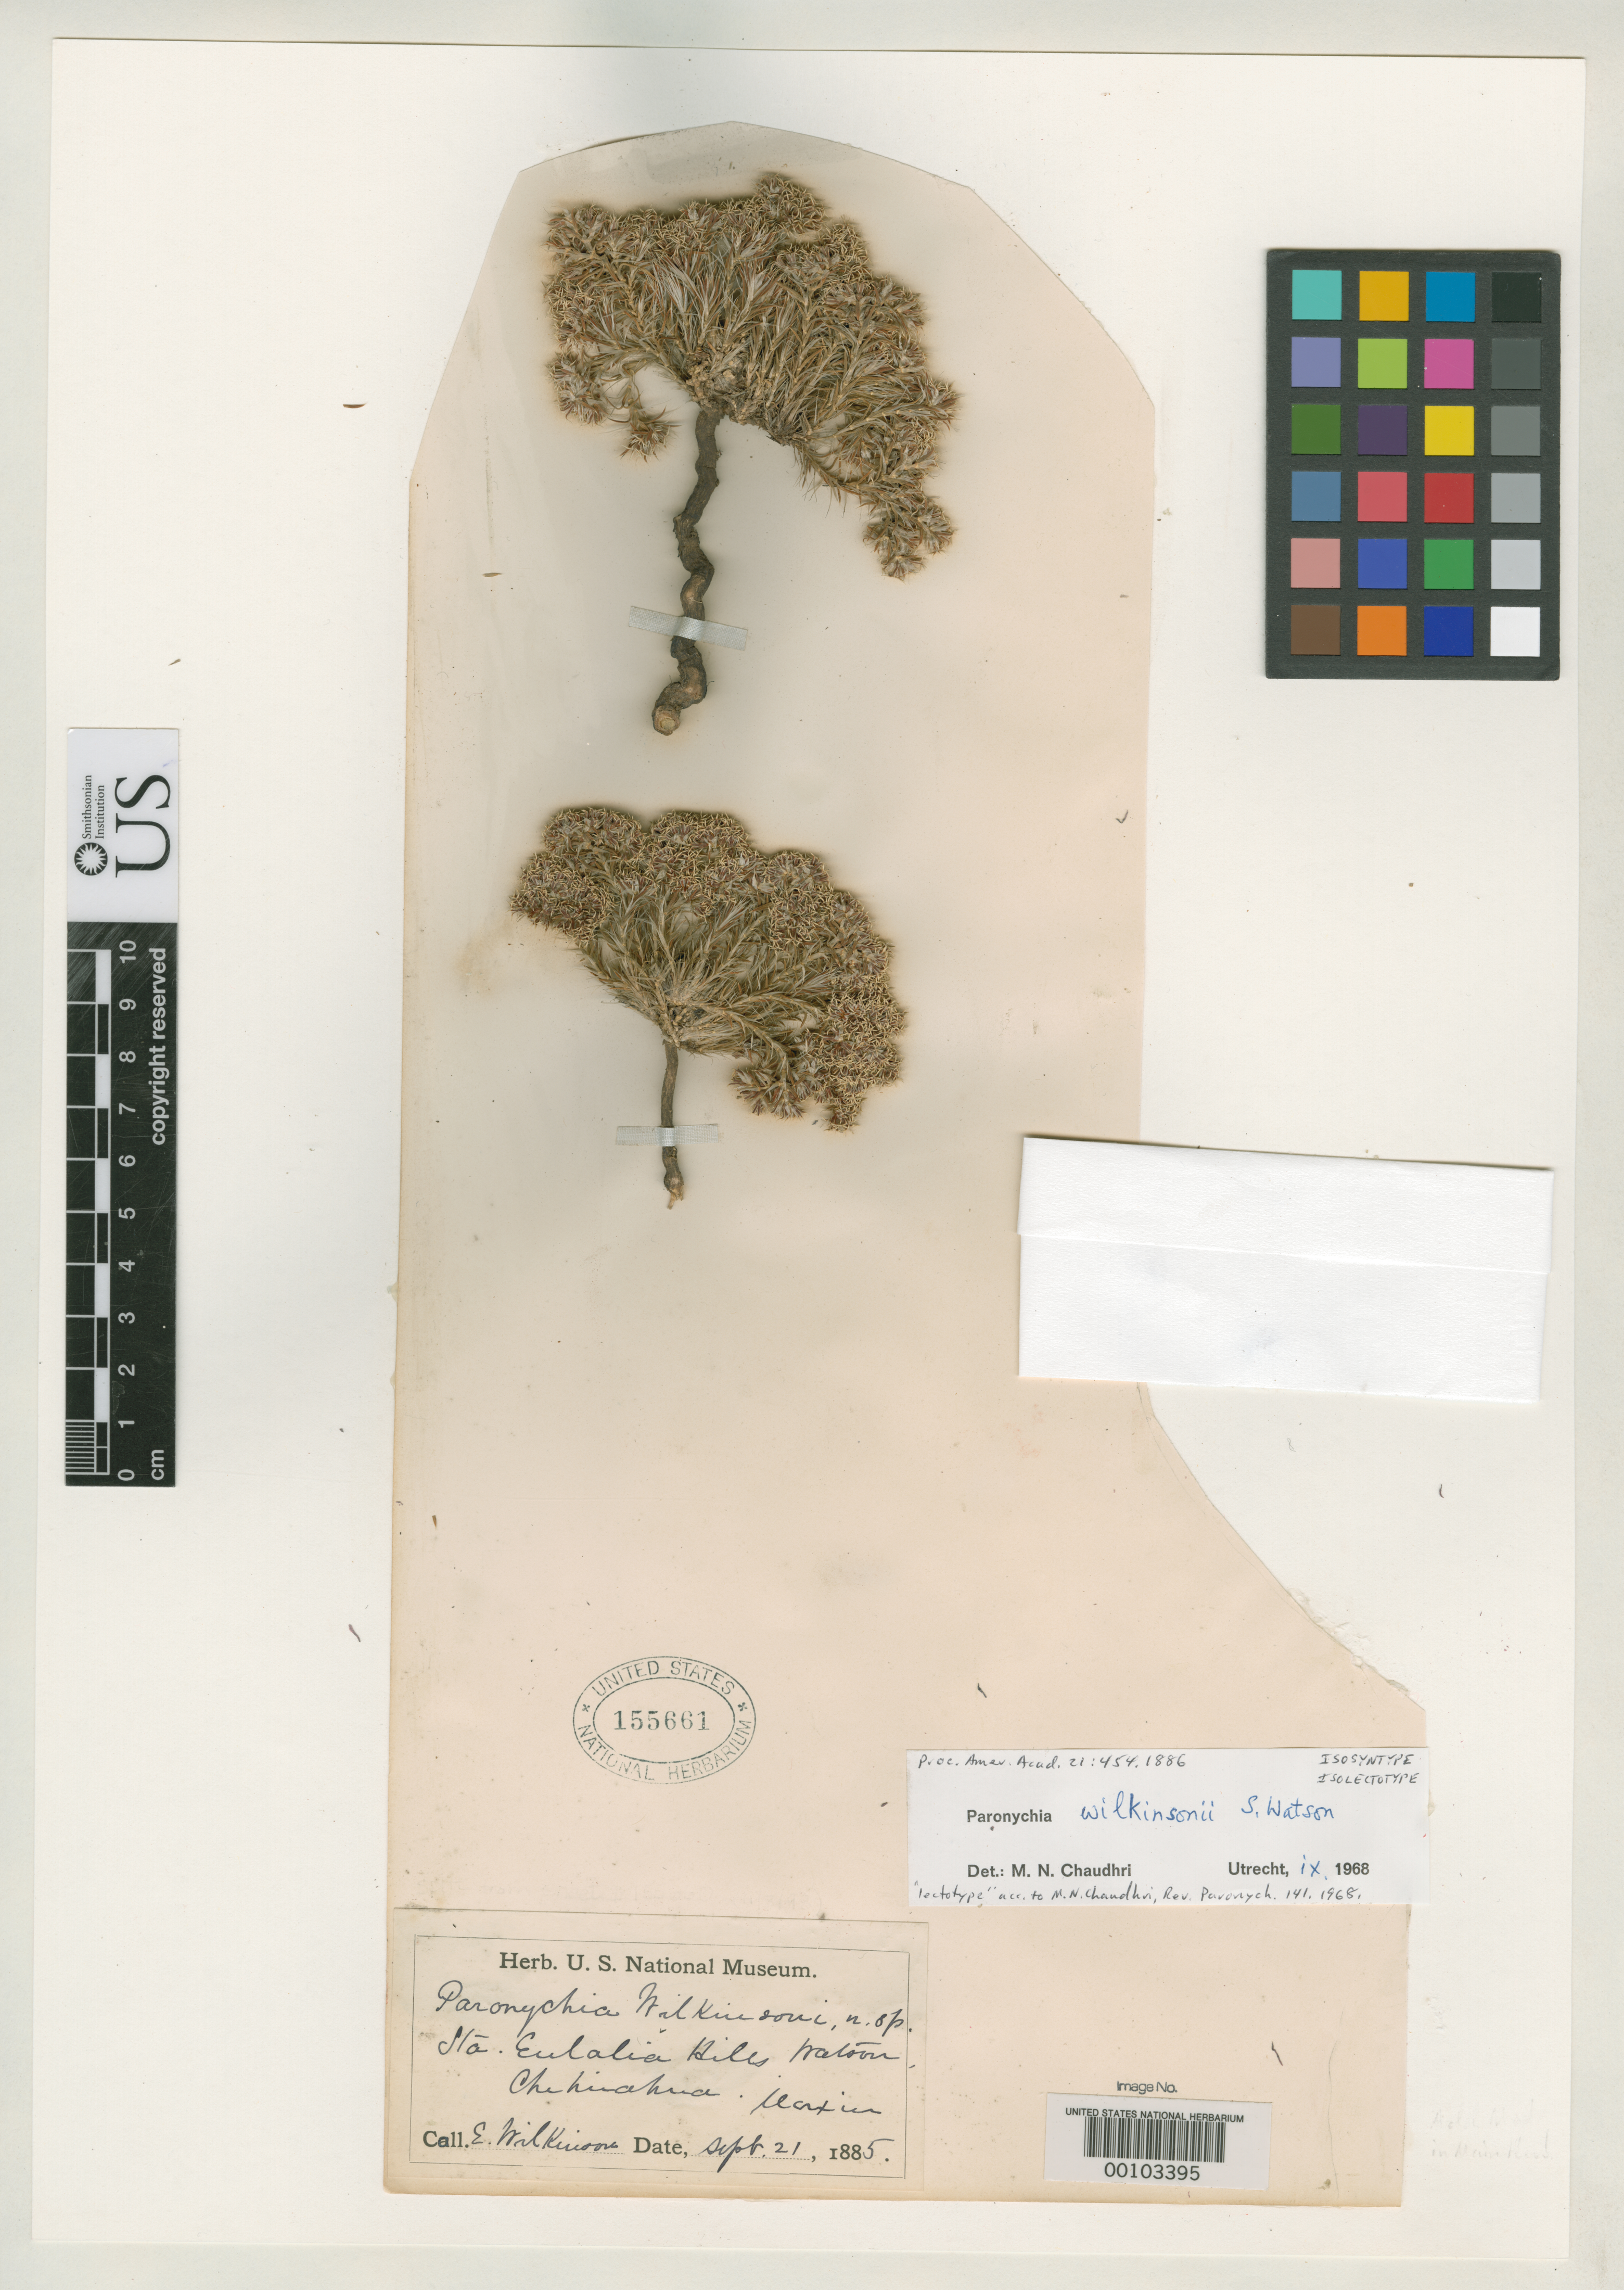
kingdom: Plantae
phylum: Tracheophyta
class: Magnoliopsida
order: Caryophyllales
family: Caryophyllaceae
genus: Paronychia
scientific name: Paronychia wilkinsonii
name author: S. Watson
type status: Isolectotype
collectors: E. Wilkinson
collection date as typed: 21 Sep 1885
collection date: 1885-09-21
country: Mexico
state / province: Chihuahua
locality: Santa Eulalia Hills.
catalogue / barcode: US 155661